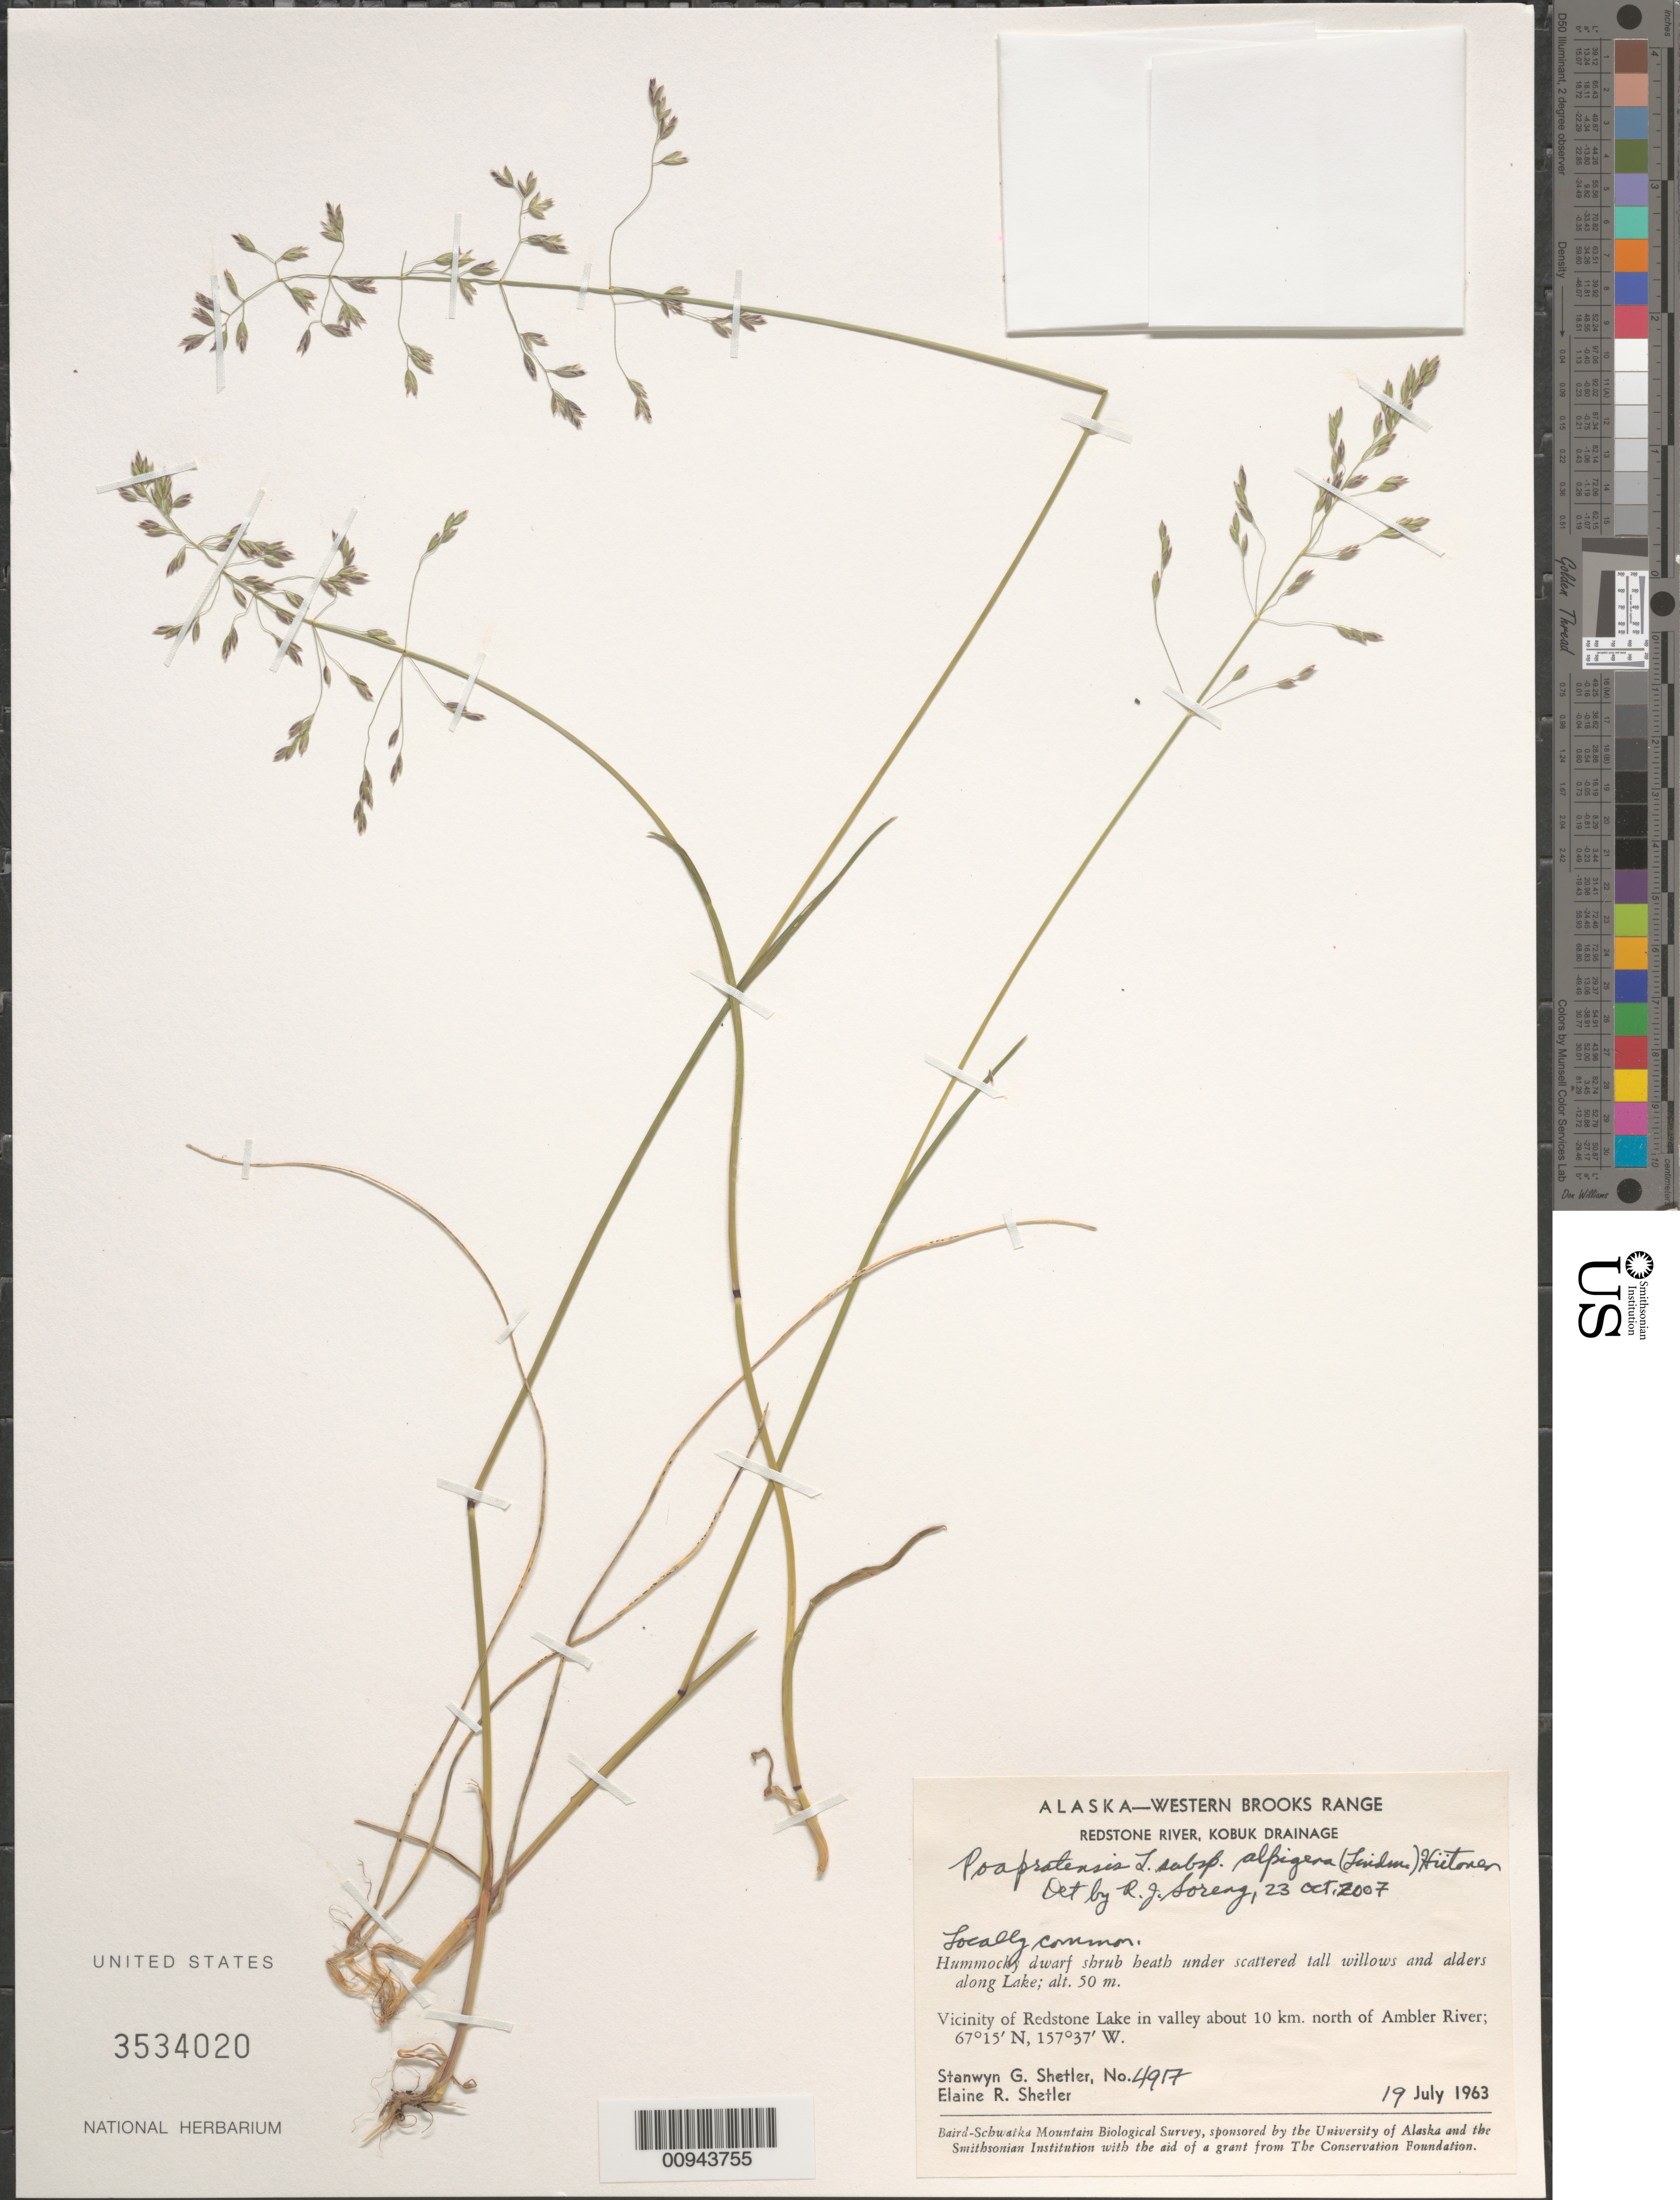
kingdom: Plantae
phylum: Tracheophyta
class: Liliopsida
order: Poales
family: Poaceae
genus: Poa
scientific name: Poa pratensis subsp. alpigena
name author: (Lindm.) Hiitonen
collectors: S. Shetler & E. R. Shetler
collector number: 4917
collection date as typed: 19 Jul 1963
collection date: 1963-07-19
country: United States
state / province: Alaska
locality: Vicinity of Redstone Lake in valley about 10 km. north of Ambler River. Western Brooks Range, Redstone River, Kobuk Drainage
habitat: Hummocky dwarf shrub heath under scattered tall willows and alders along Lake.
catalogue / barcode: US 3534020